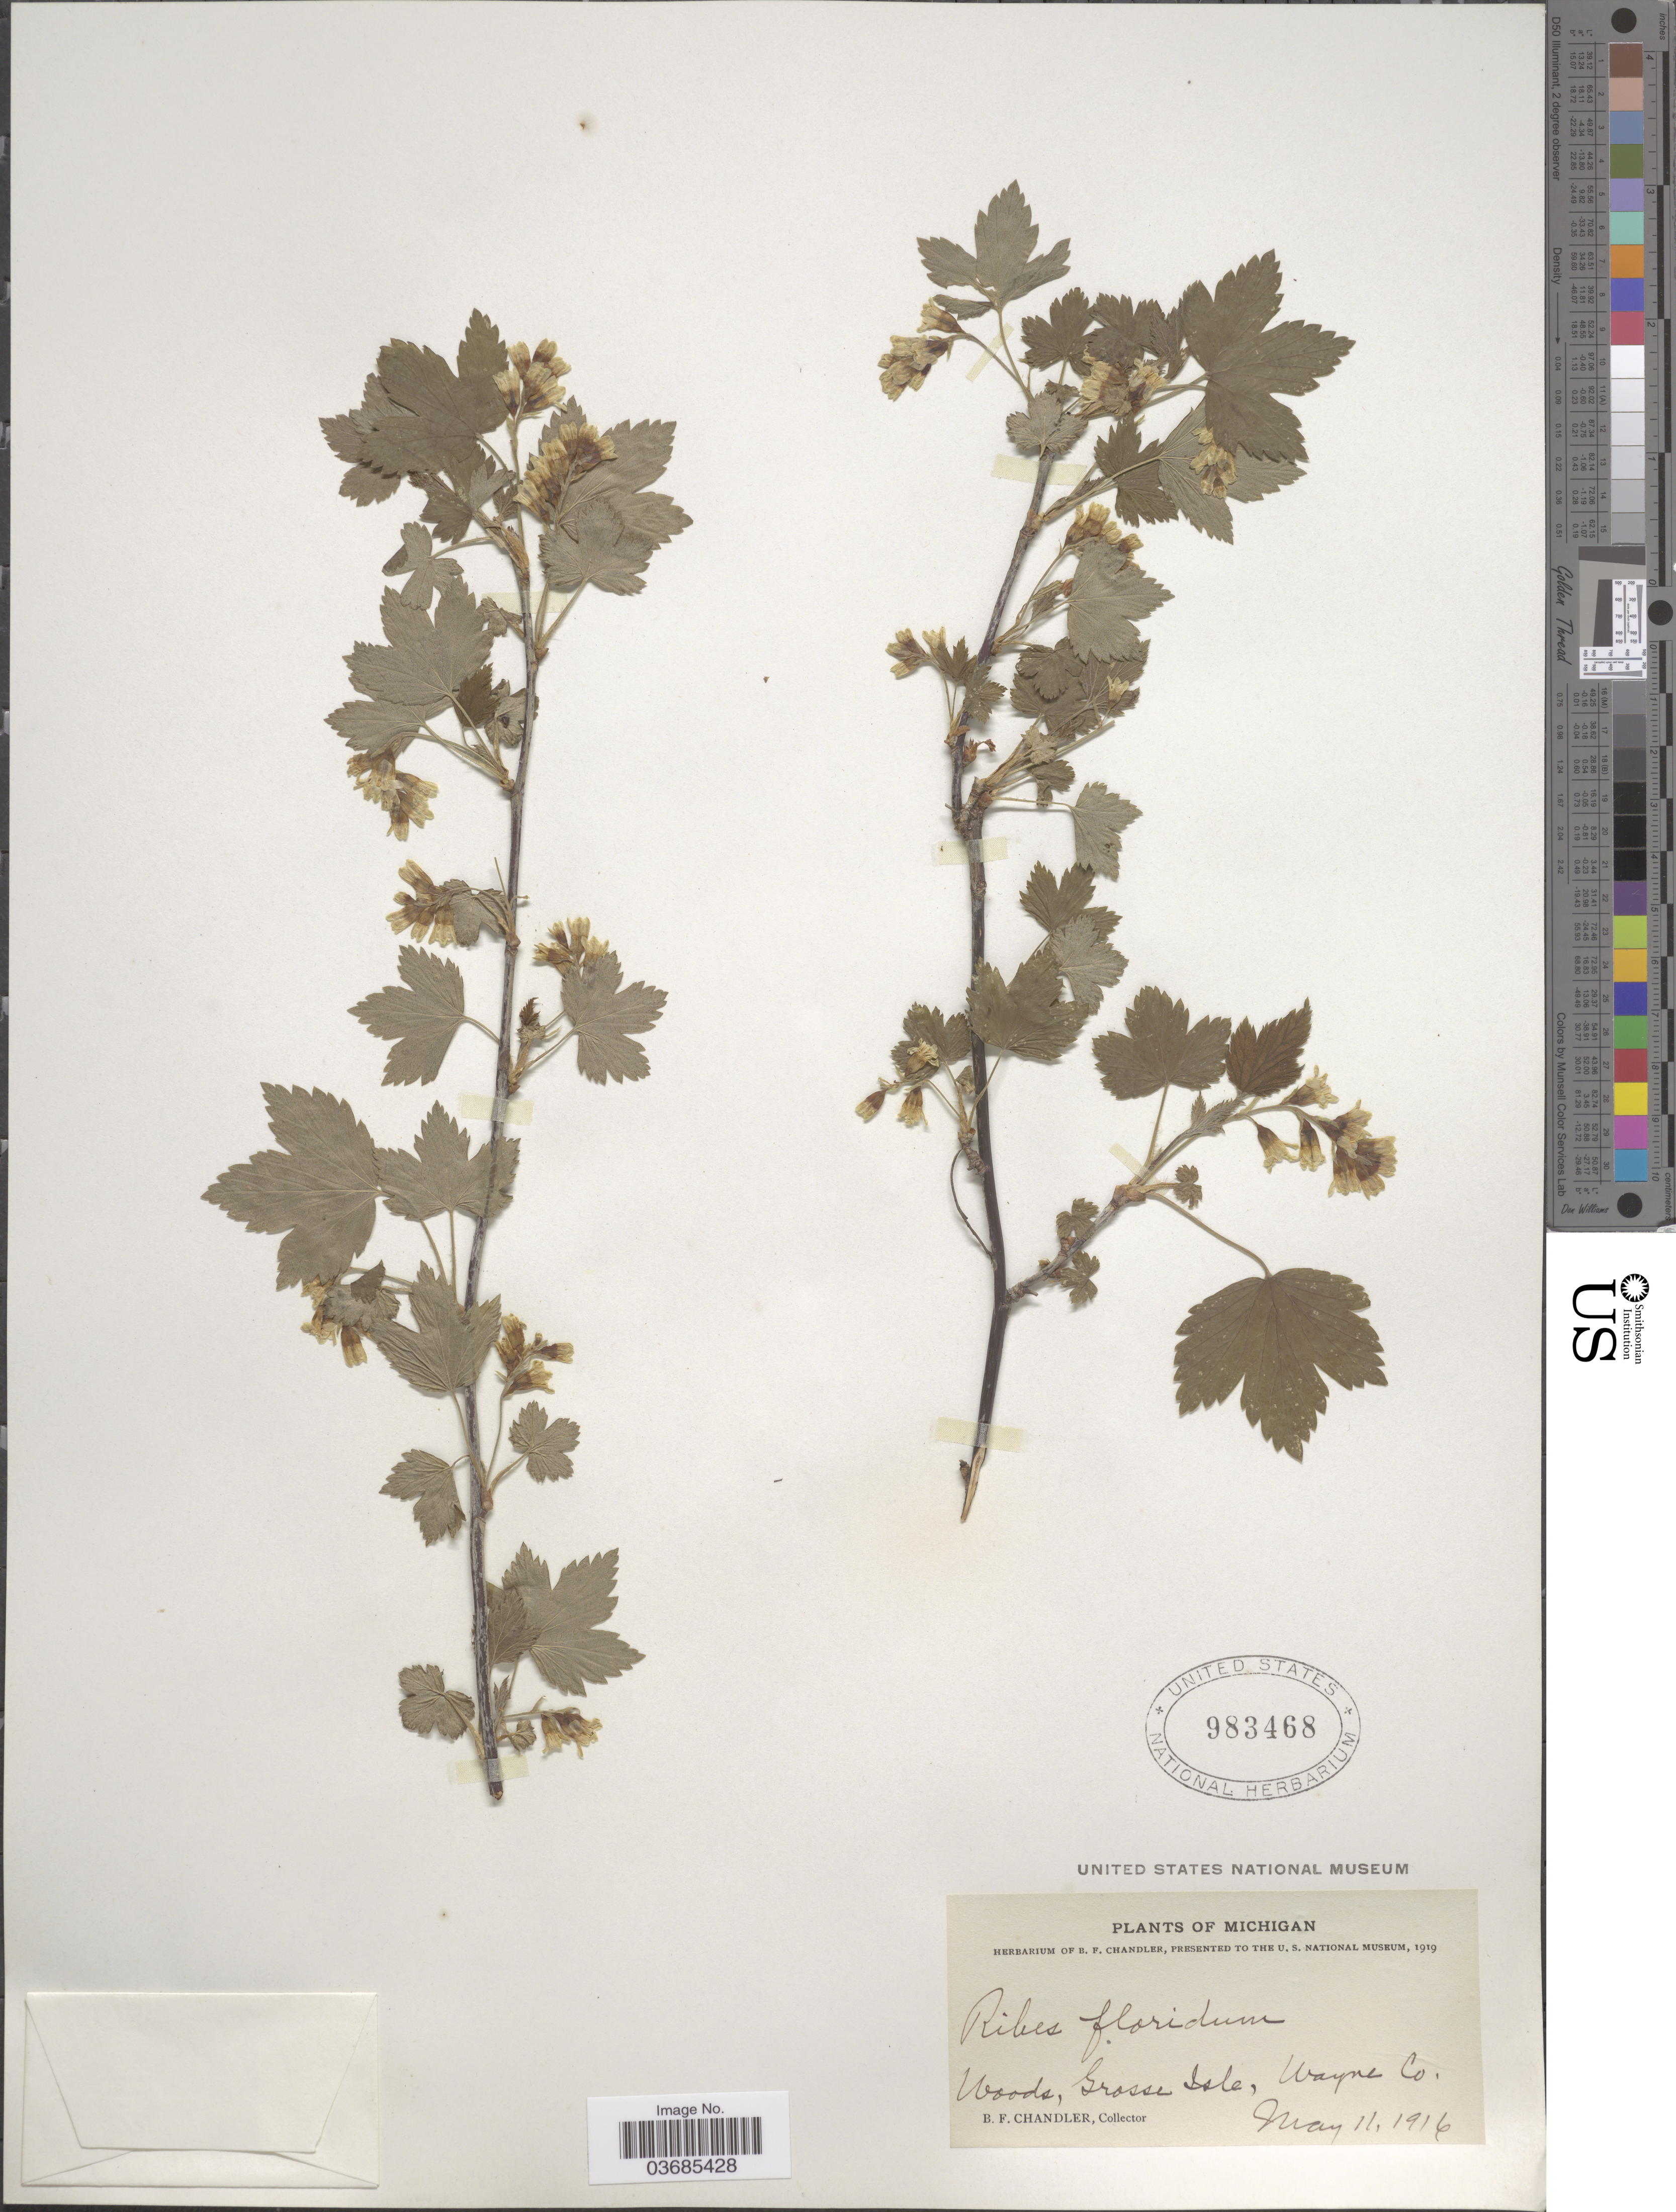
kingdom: Plantae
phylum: Tracheophyta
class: Magnoliopsida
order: Saxifragales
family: Grossulariaceae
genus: Ribes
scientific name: Ribes americanum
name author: Mill.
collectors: B. F. Chandler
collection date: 1916-05-11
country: United States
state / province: Michigan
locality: Woods, Grosse Isle, Wayne Co.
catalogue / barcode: US 983468